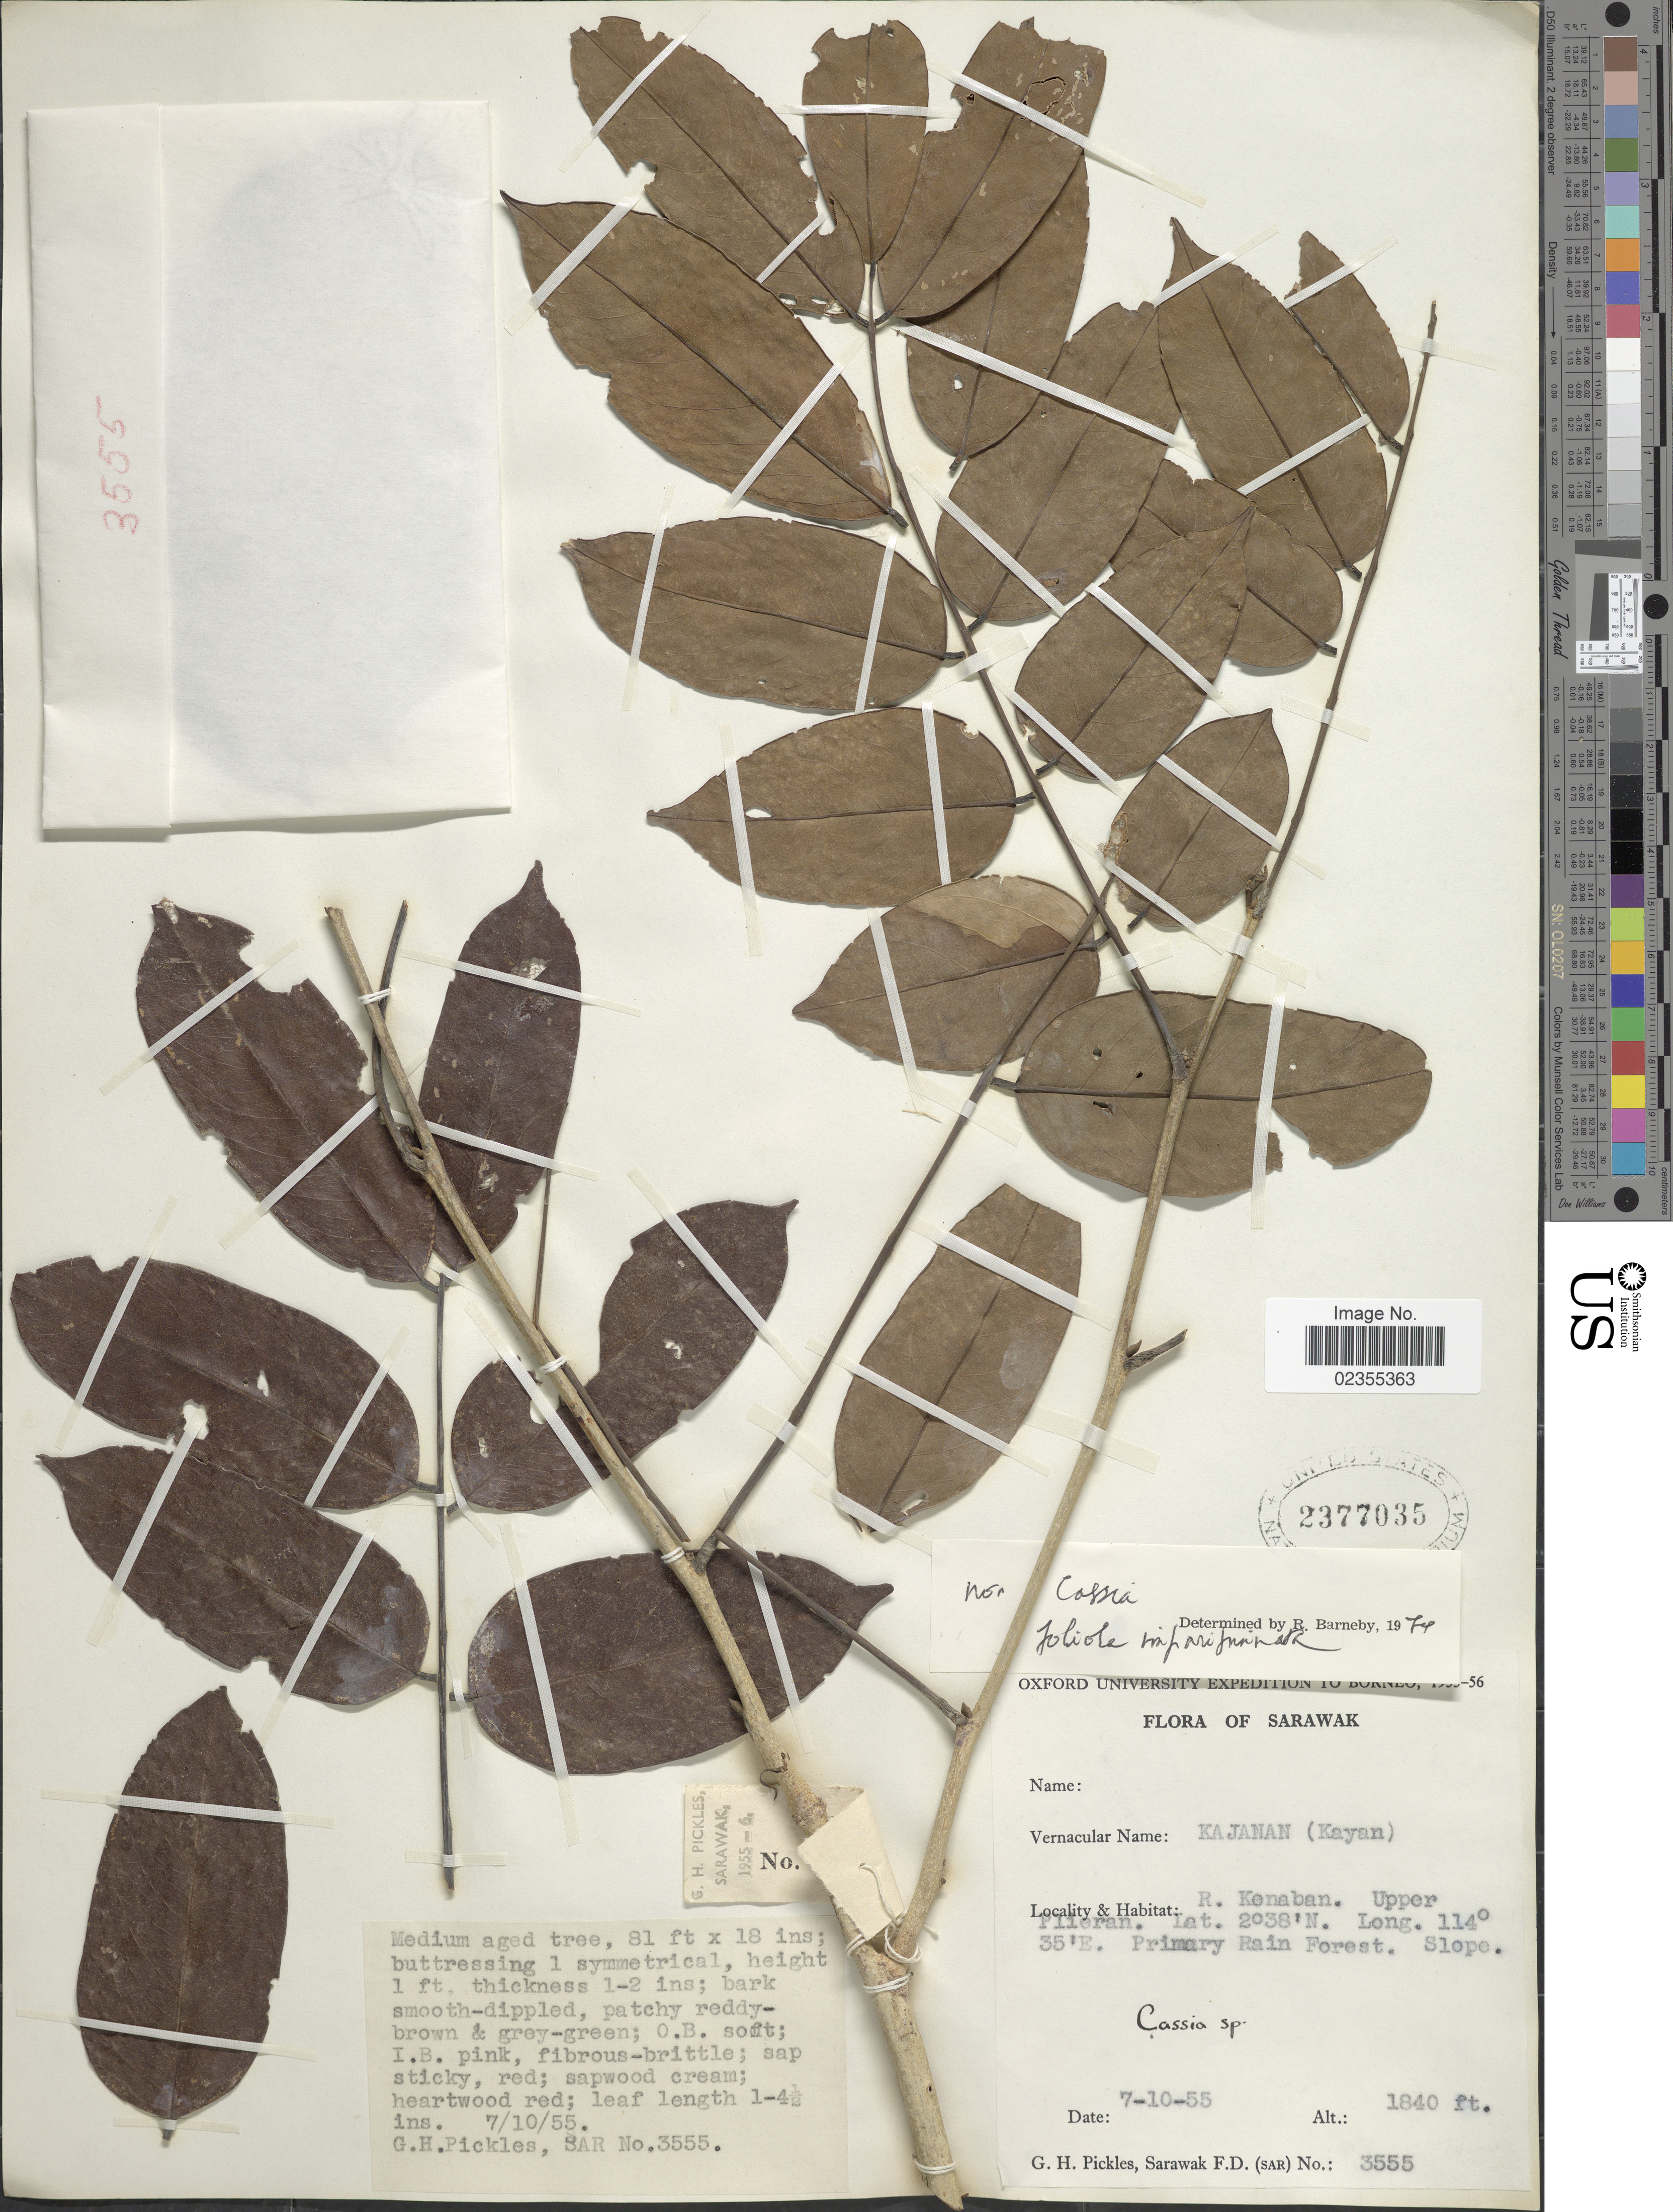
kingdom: Plantae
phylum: Tracheophyta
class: Magnoliopsida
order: Fabales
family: Fabaceae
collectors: G. Pickles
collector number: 3555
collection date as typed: Transcribed d/m/y: 7/10/55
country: Malaysia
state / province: Sarawak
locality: R. Kenaban. Upper Plieran. Primary Rain Forest. Slope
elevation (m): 561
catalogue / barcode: US 2377035